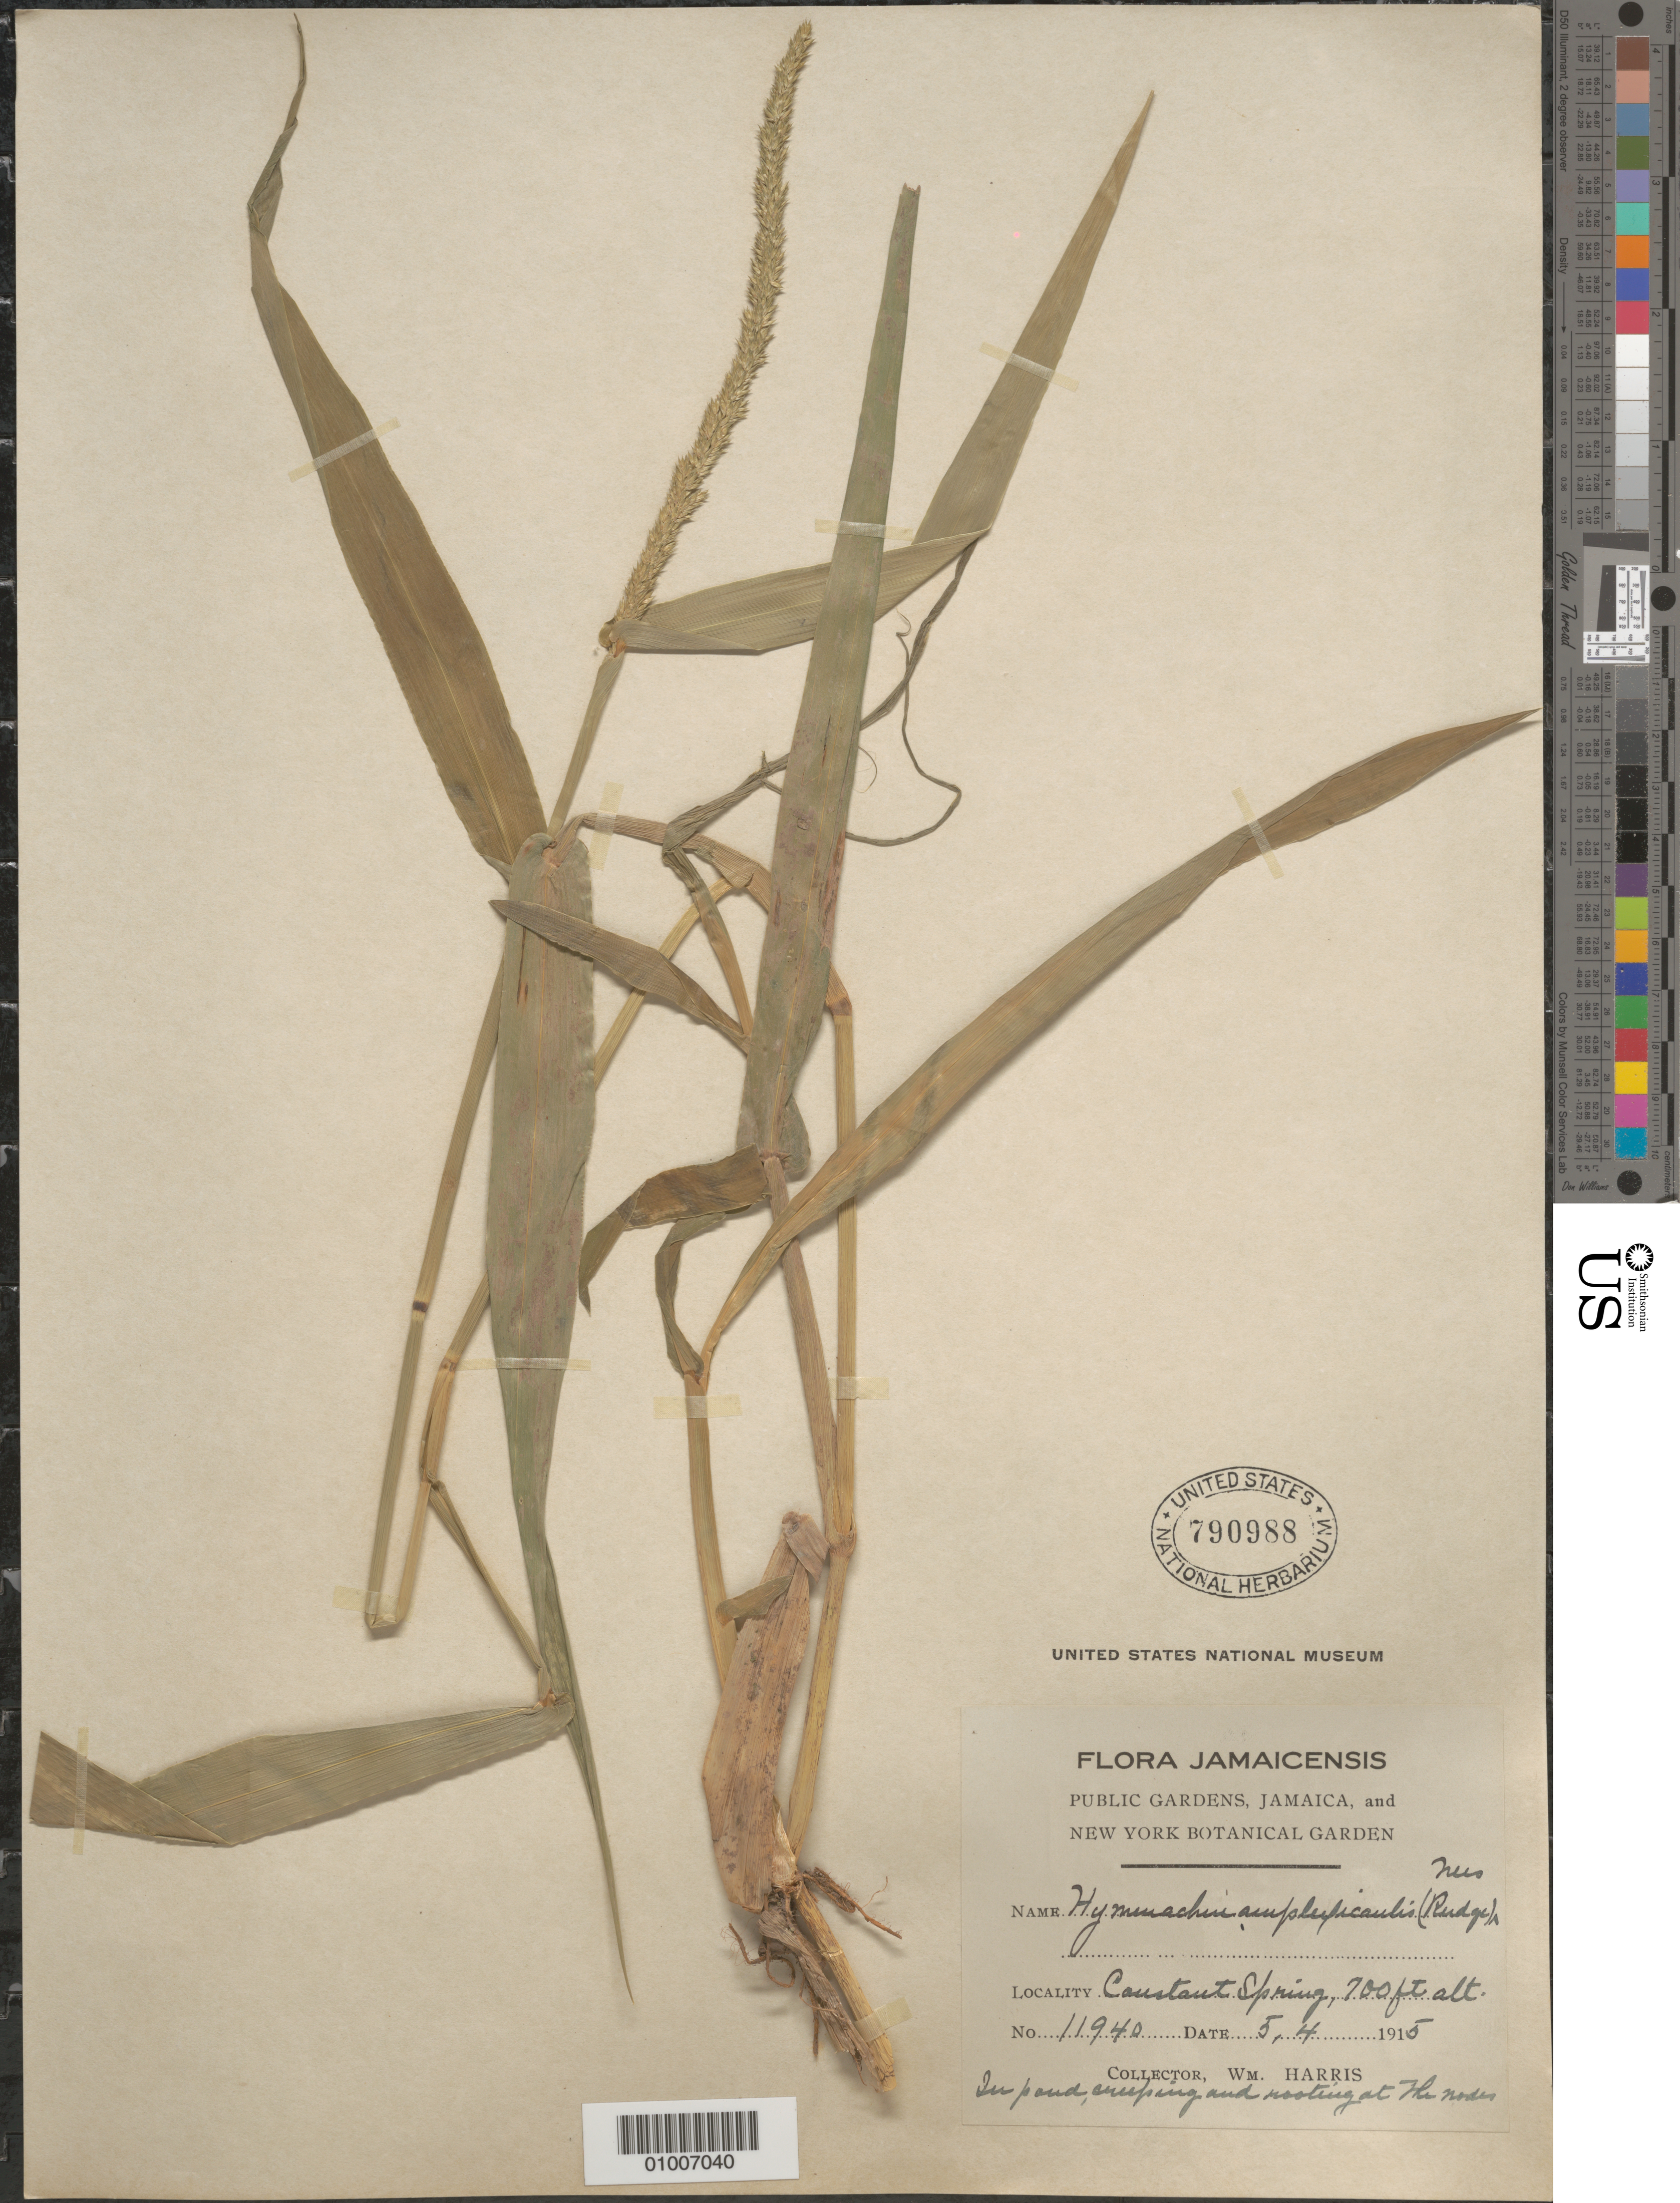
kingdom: Plantae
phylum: Tracheophyta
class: Liliopsida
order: Poales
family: Poaceae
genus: Hymenachne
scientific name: Hymenachne amplexicaulis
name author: (Rudge) Nees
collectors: W. Harris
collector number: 11940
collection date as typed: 05 Apr 1915 or 04 May 1915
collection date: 1915-04-05 or 1915-05-04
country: Jamaica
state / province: Saint Andrew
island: Jamaica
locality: Constant Spring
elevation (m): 213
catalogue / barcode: US 790988